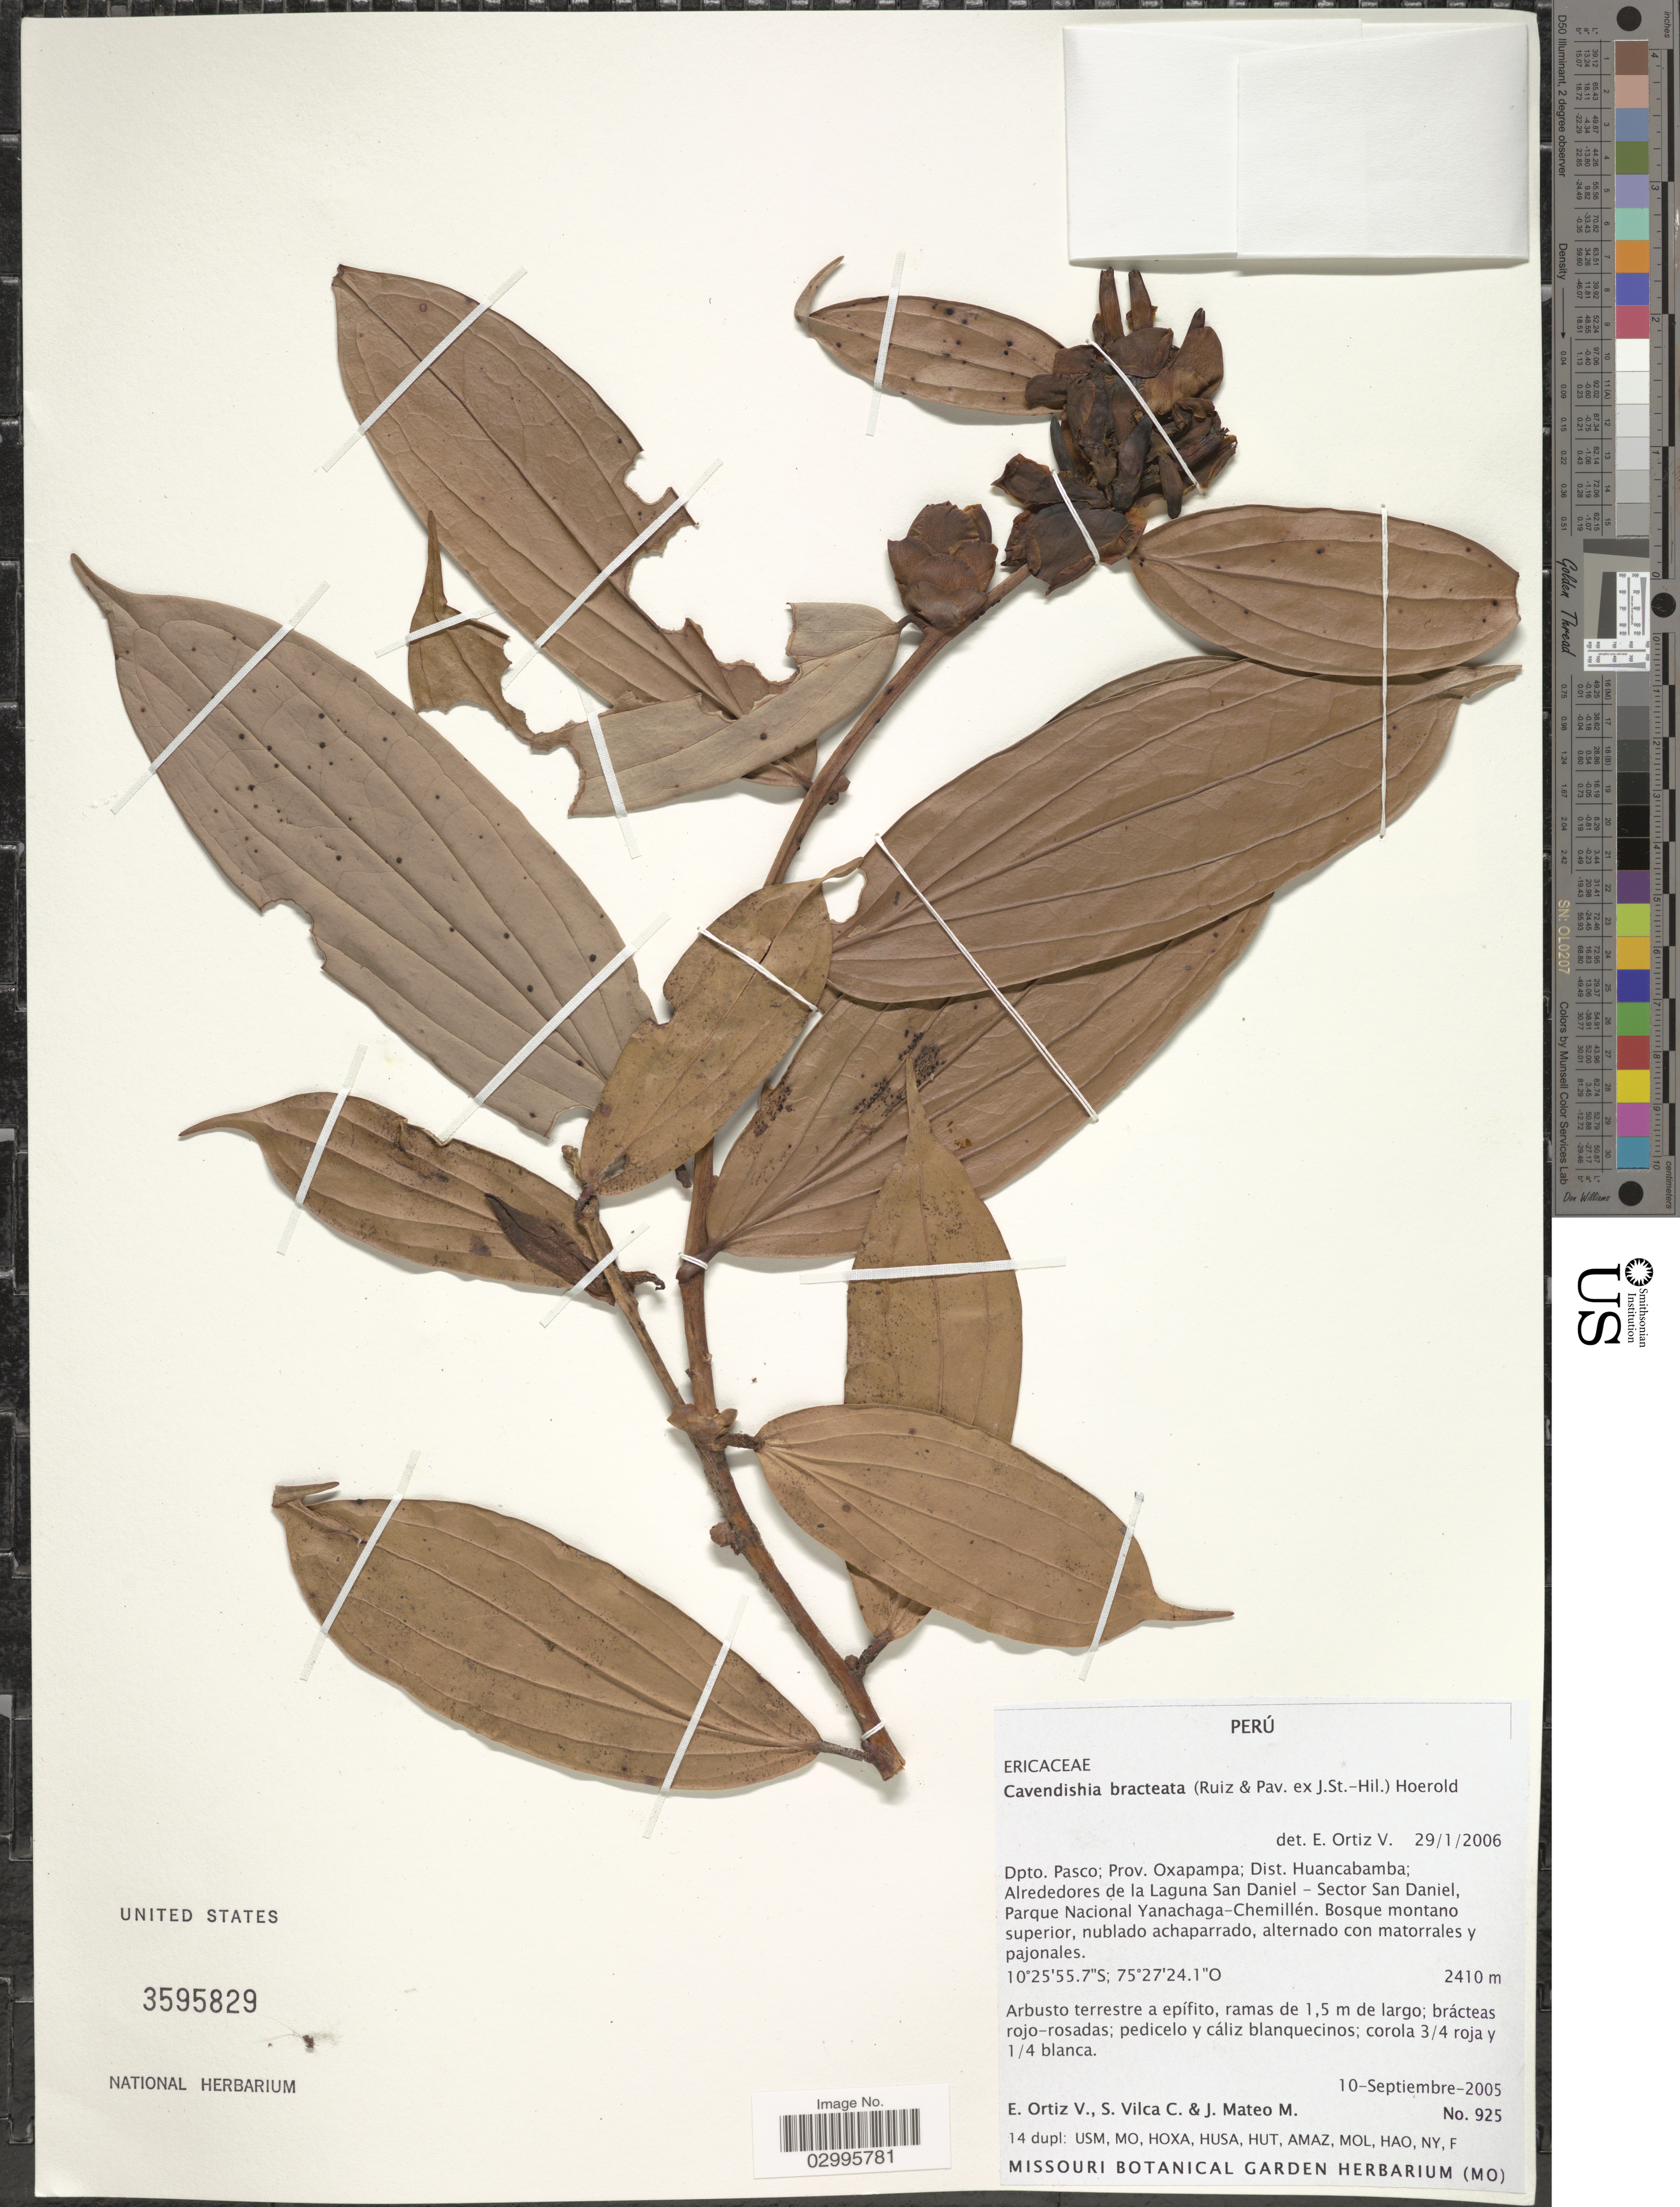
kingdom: Plantae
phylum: Tracheophyta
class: Magnoliopsida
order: Ericales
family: Ericaceae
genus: Cavendishia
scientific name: Cavendishia bracteata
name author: (Ruiz & Pav. ex J. St.-Hil.) Hoerold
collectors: E. Ortiz V., S. Vilca C. & J. Mateo M.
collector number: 925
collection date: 2005-09-10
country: Peru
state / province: Pasco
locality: Dpto. Pasco; Prov. Oxapampa; Dist, Huancabamba; Alrededores de la Laguna San Daniel - Sector San Daniel, Parque Nacional Yanachaga - Chemillén.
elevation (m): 2410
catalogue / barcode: US 3595829